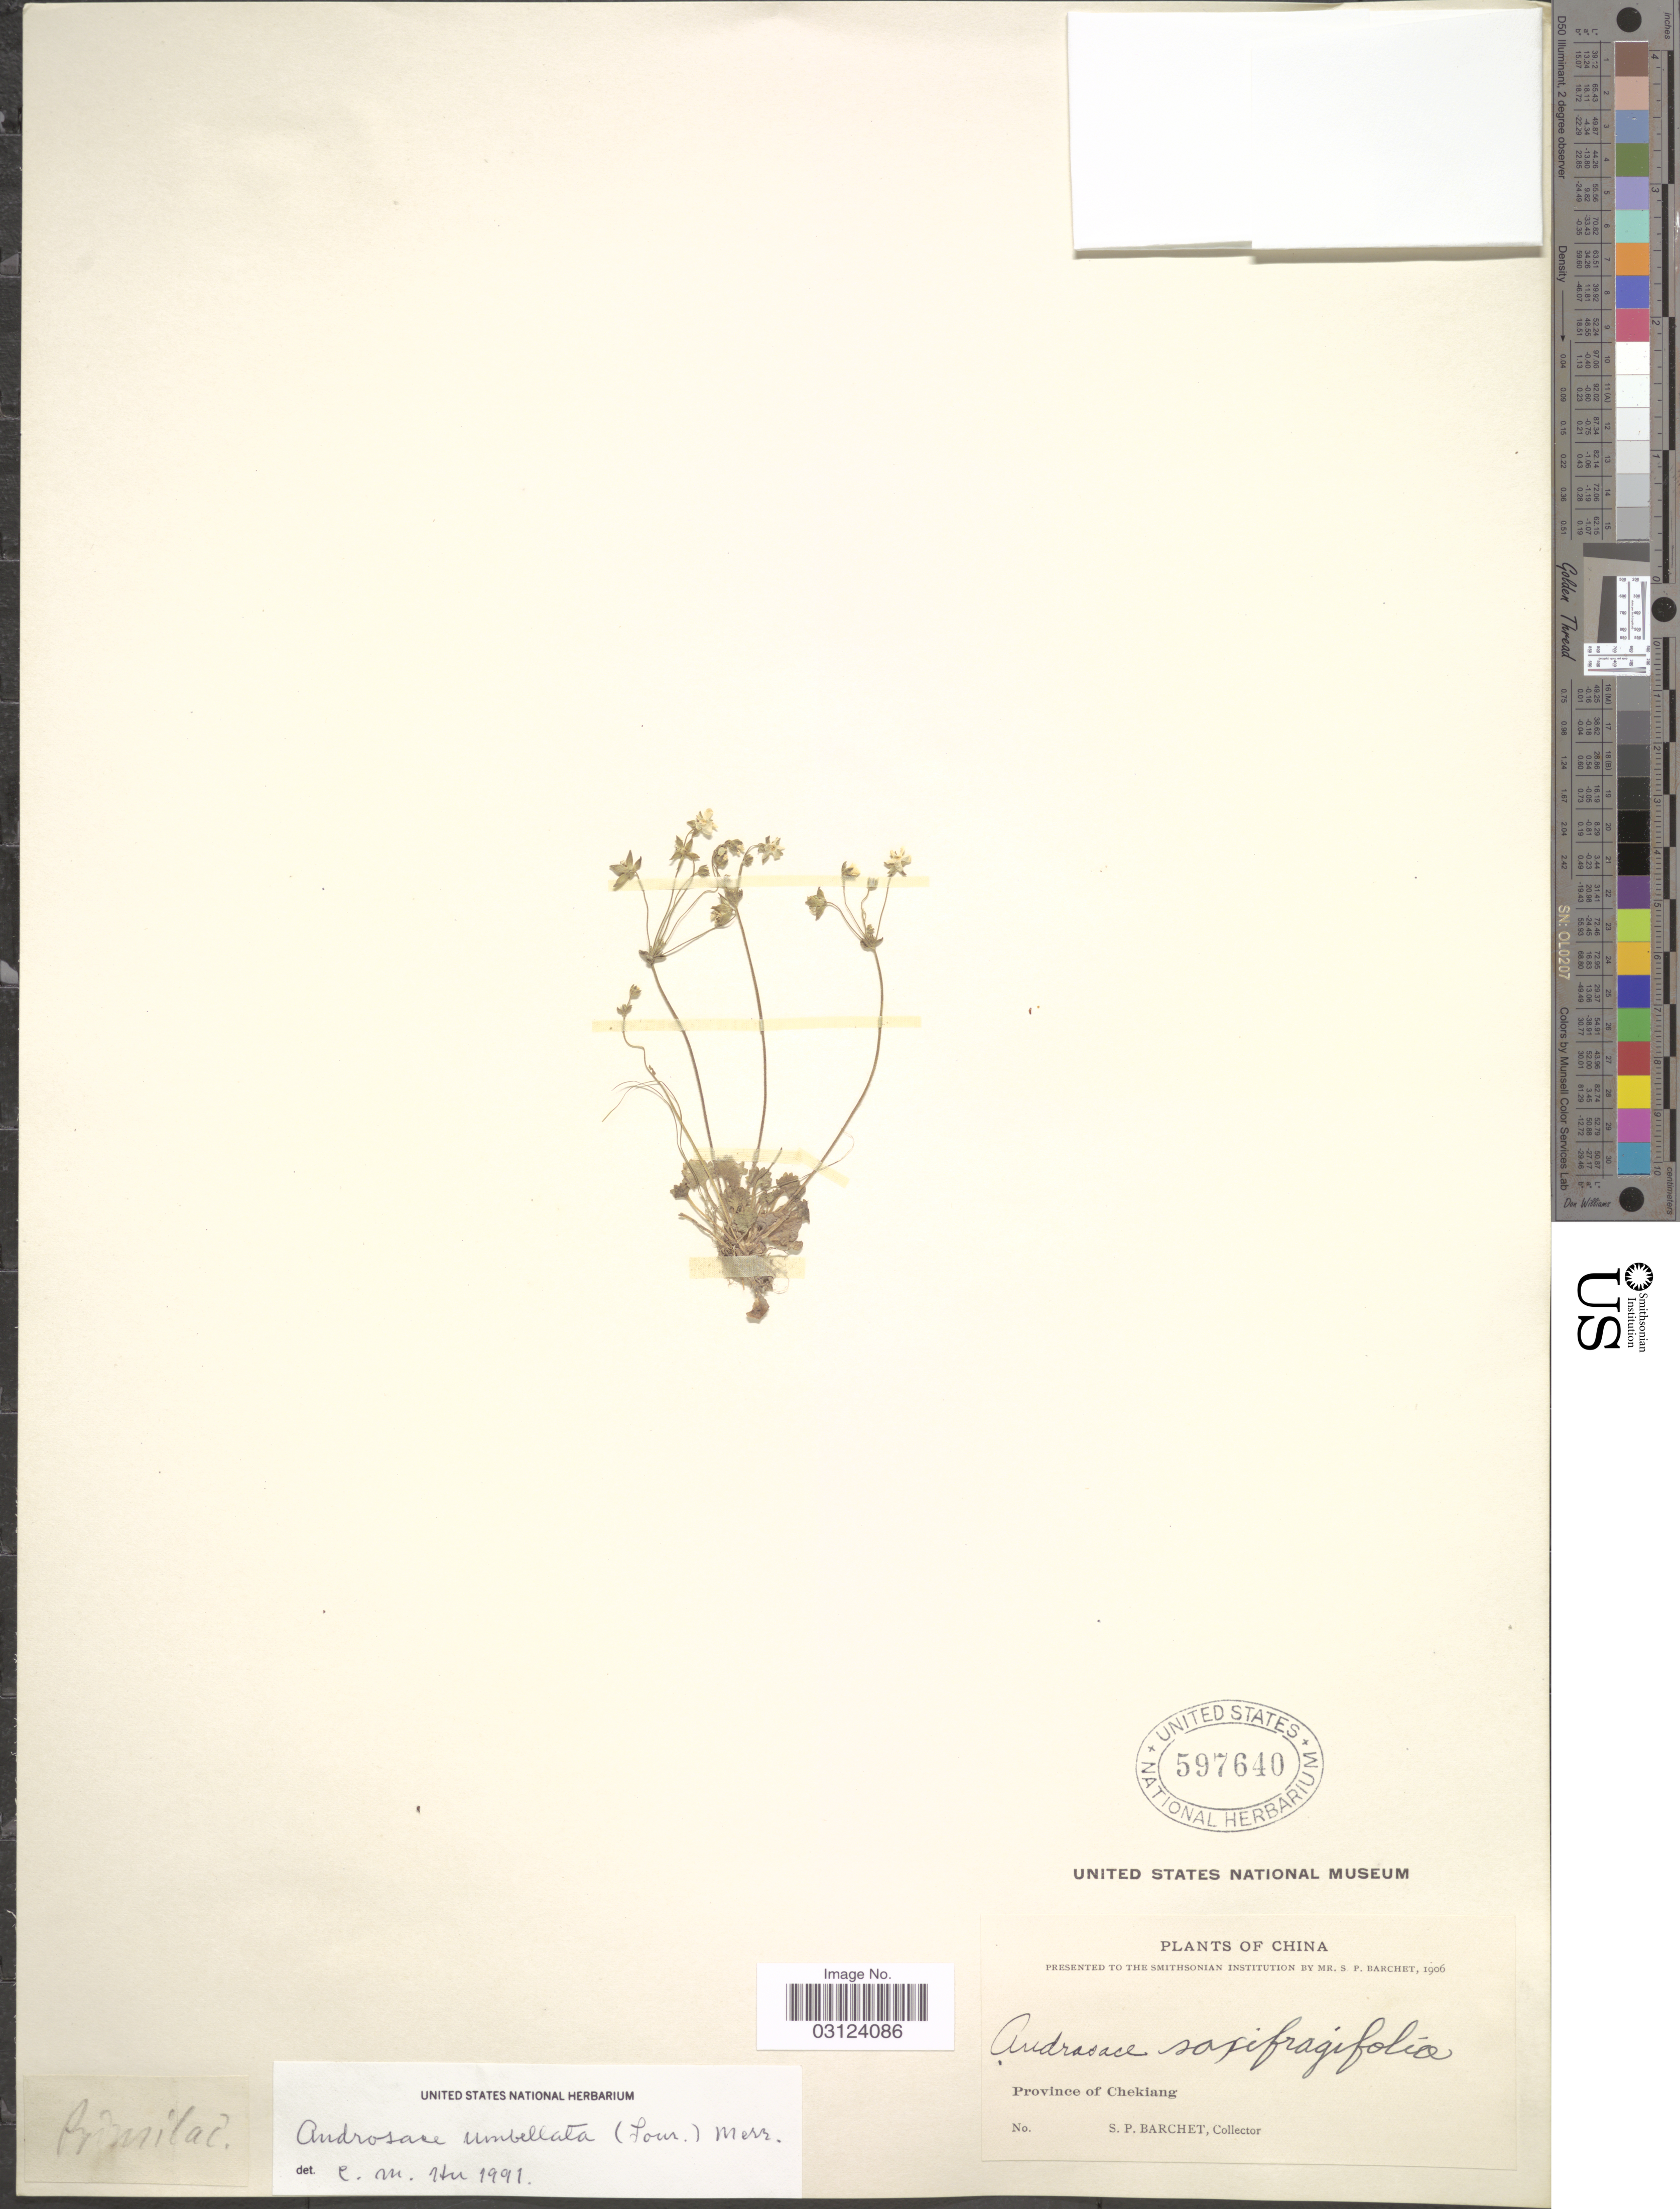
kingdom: Plantae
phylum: Tracheophyta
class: Magnoliopsida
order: Ericales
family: Primulaceae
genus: Androsace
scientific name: Androsace saxifragifolia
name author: Bunge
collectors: S. P. Barchet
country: China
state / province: Zhejiang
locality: Province of Chekiang.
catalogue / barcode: US 597640